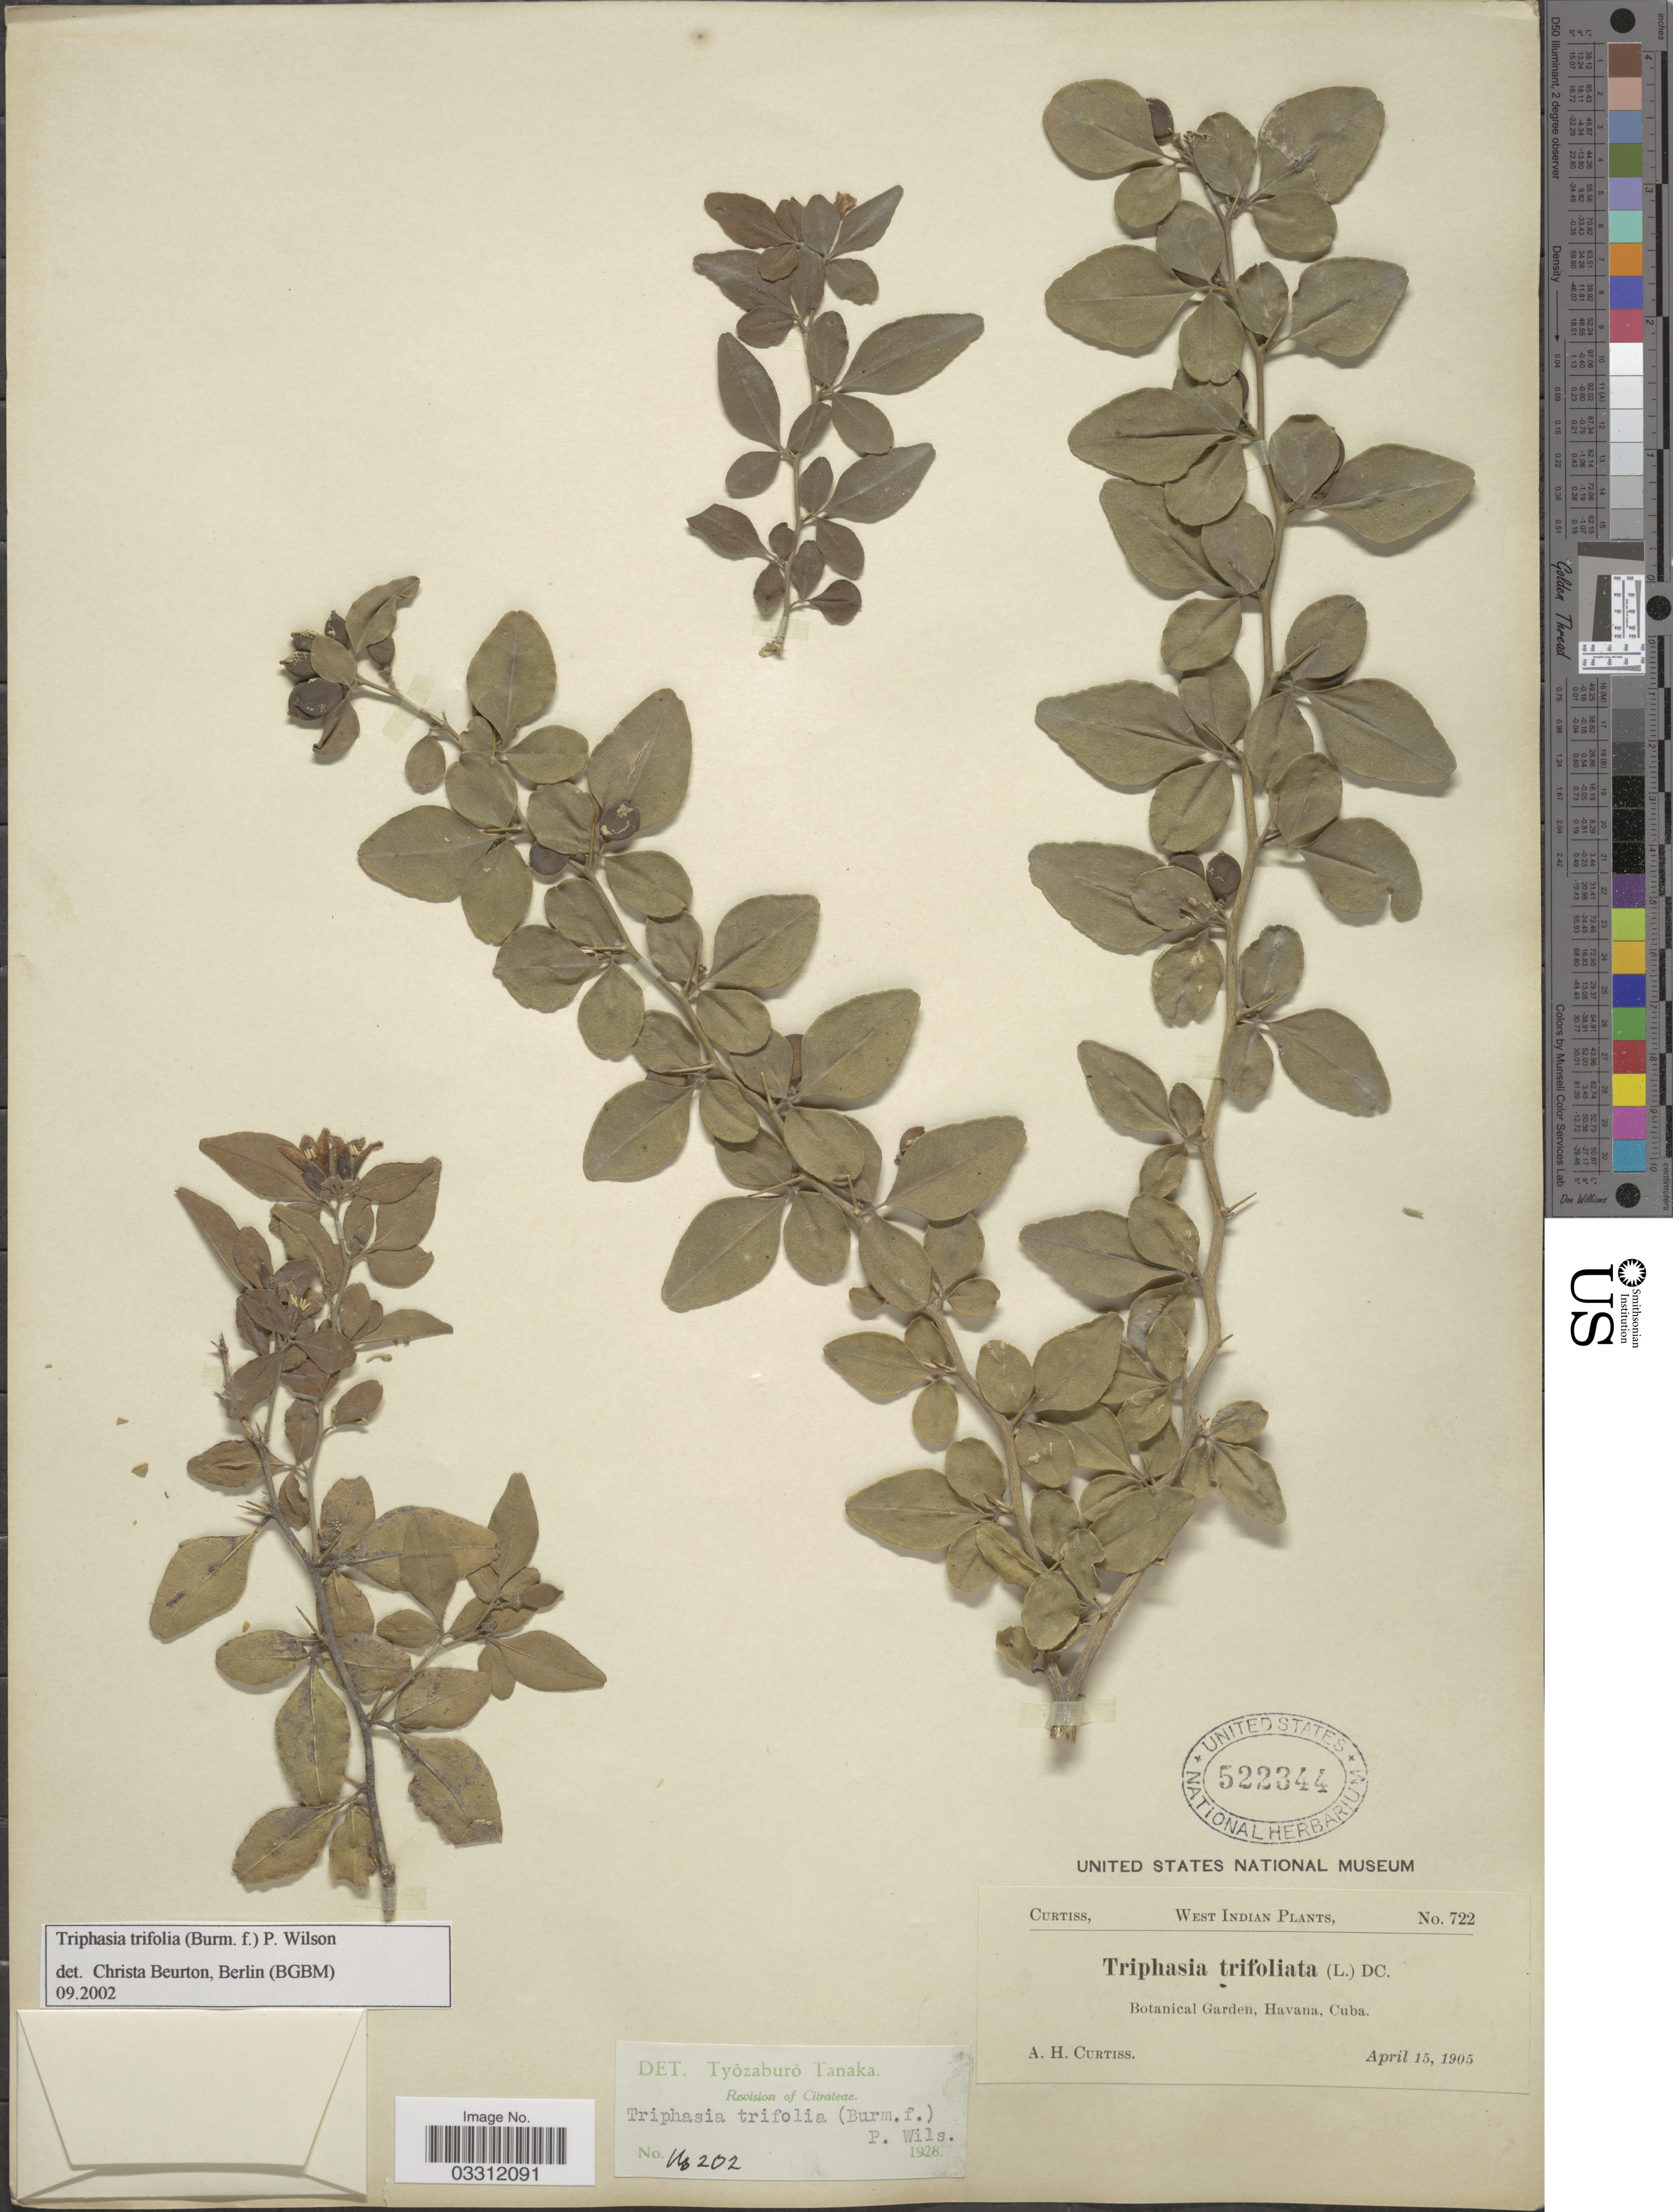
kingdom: Plantae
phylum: Tracheophyta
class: Magnoliopsida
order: Sapindales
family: Rutaceae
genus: Triphasia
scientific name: Triphasia trifoliata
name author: DC.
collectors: A. H. Curtiss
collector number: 722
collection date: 1905-04-15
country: Cuba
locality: Botanical Garden, Havana.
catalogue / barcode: US 522344